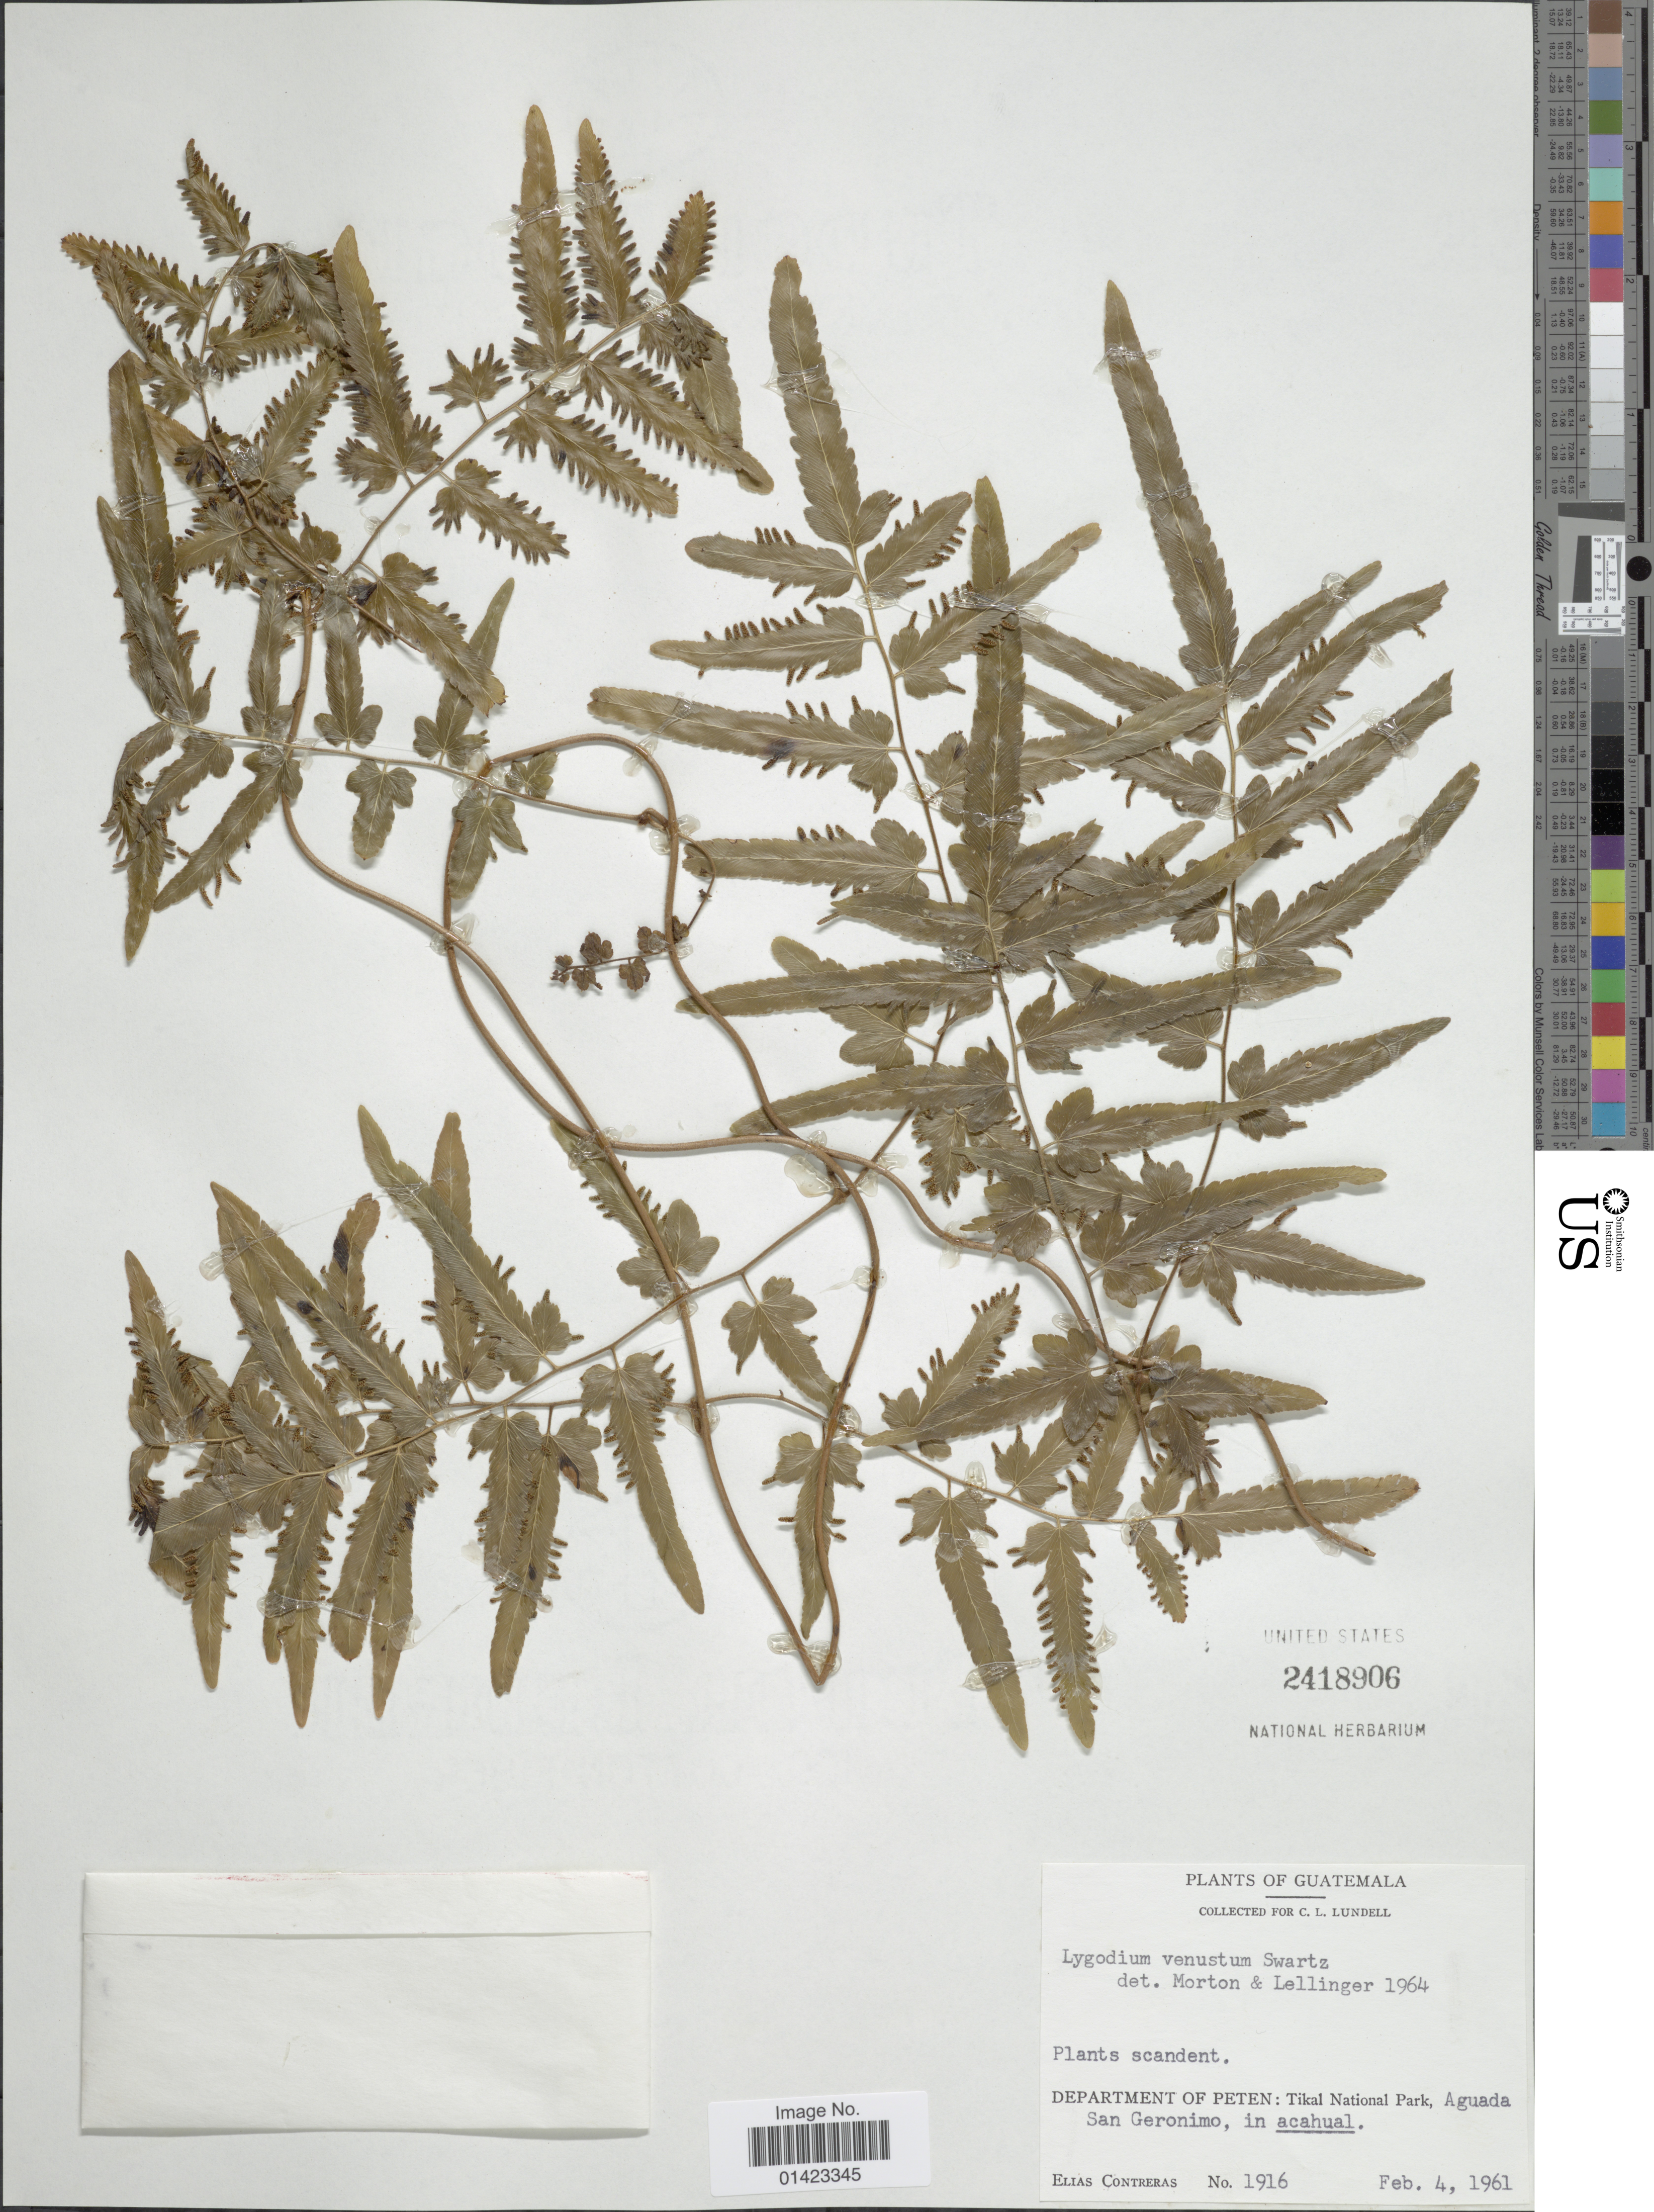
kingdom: Plantae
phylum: Tracheophyta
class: Polypodiopsida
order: Schizaeales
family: Lygodiaceae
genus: Lygodium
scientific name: Lygodium venustum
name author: Sw.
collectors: E. Contreras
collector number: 1916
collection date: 1961-02-04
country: Guatemala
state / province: El Petén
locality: Department of Peten: Tikal National Park, Aguada San Geronimo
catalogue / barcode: US 2418906